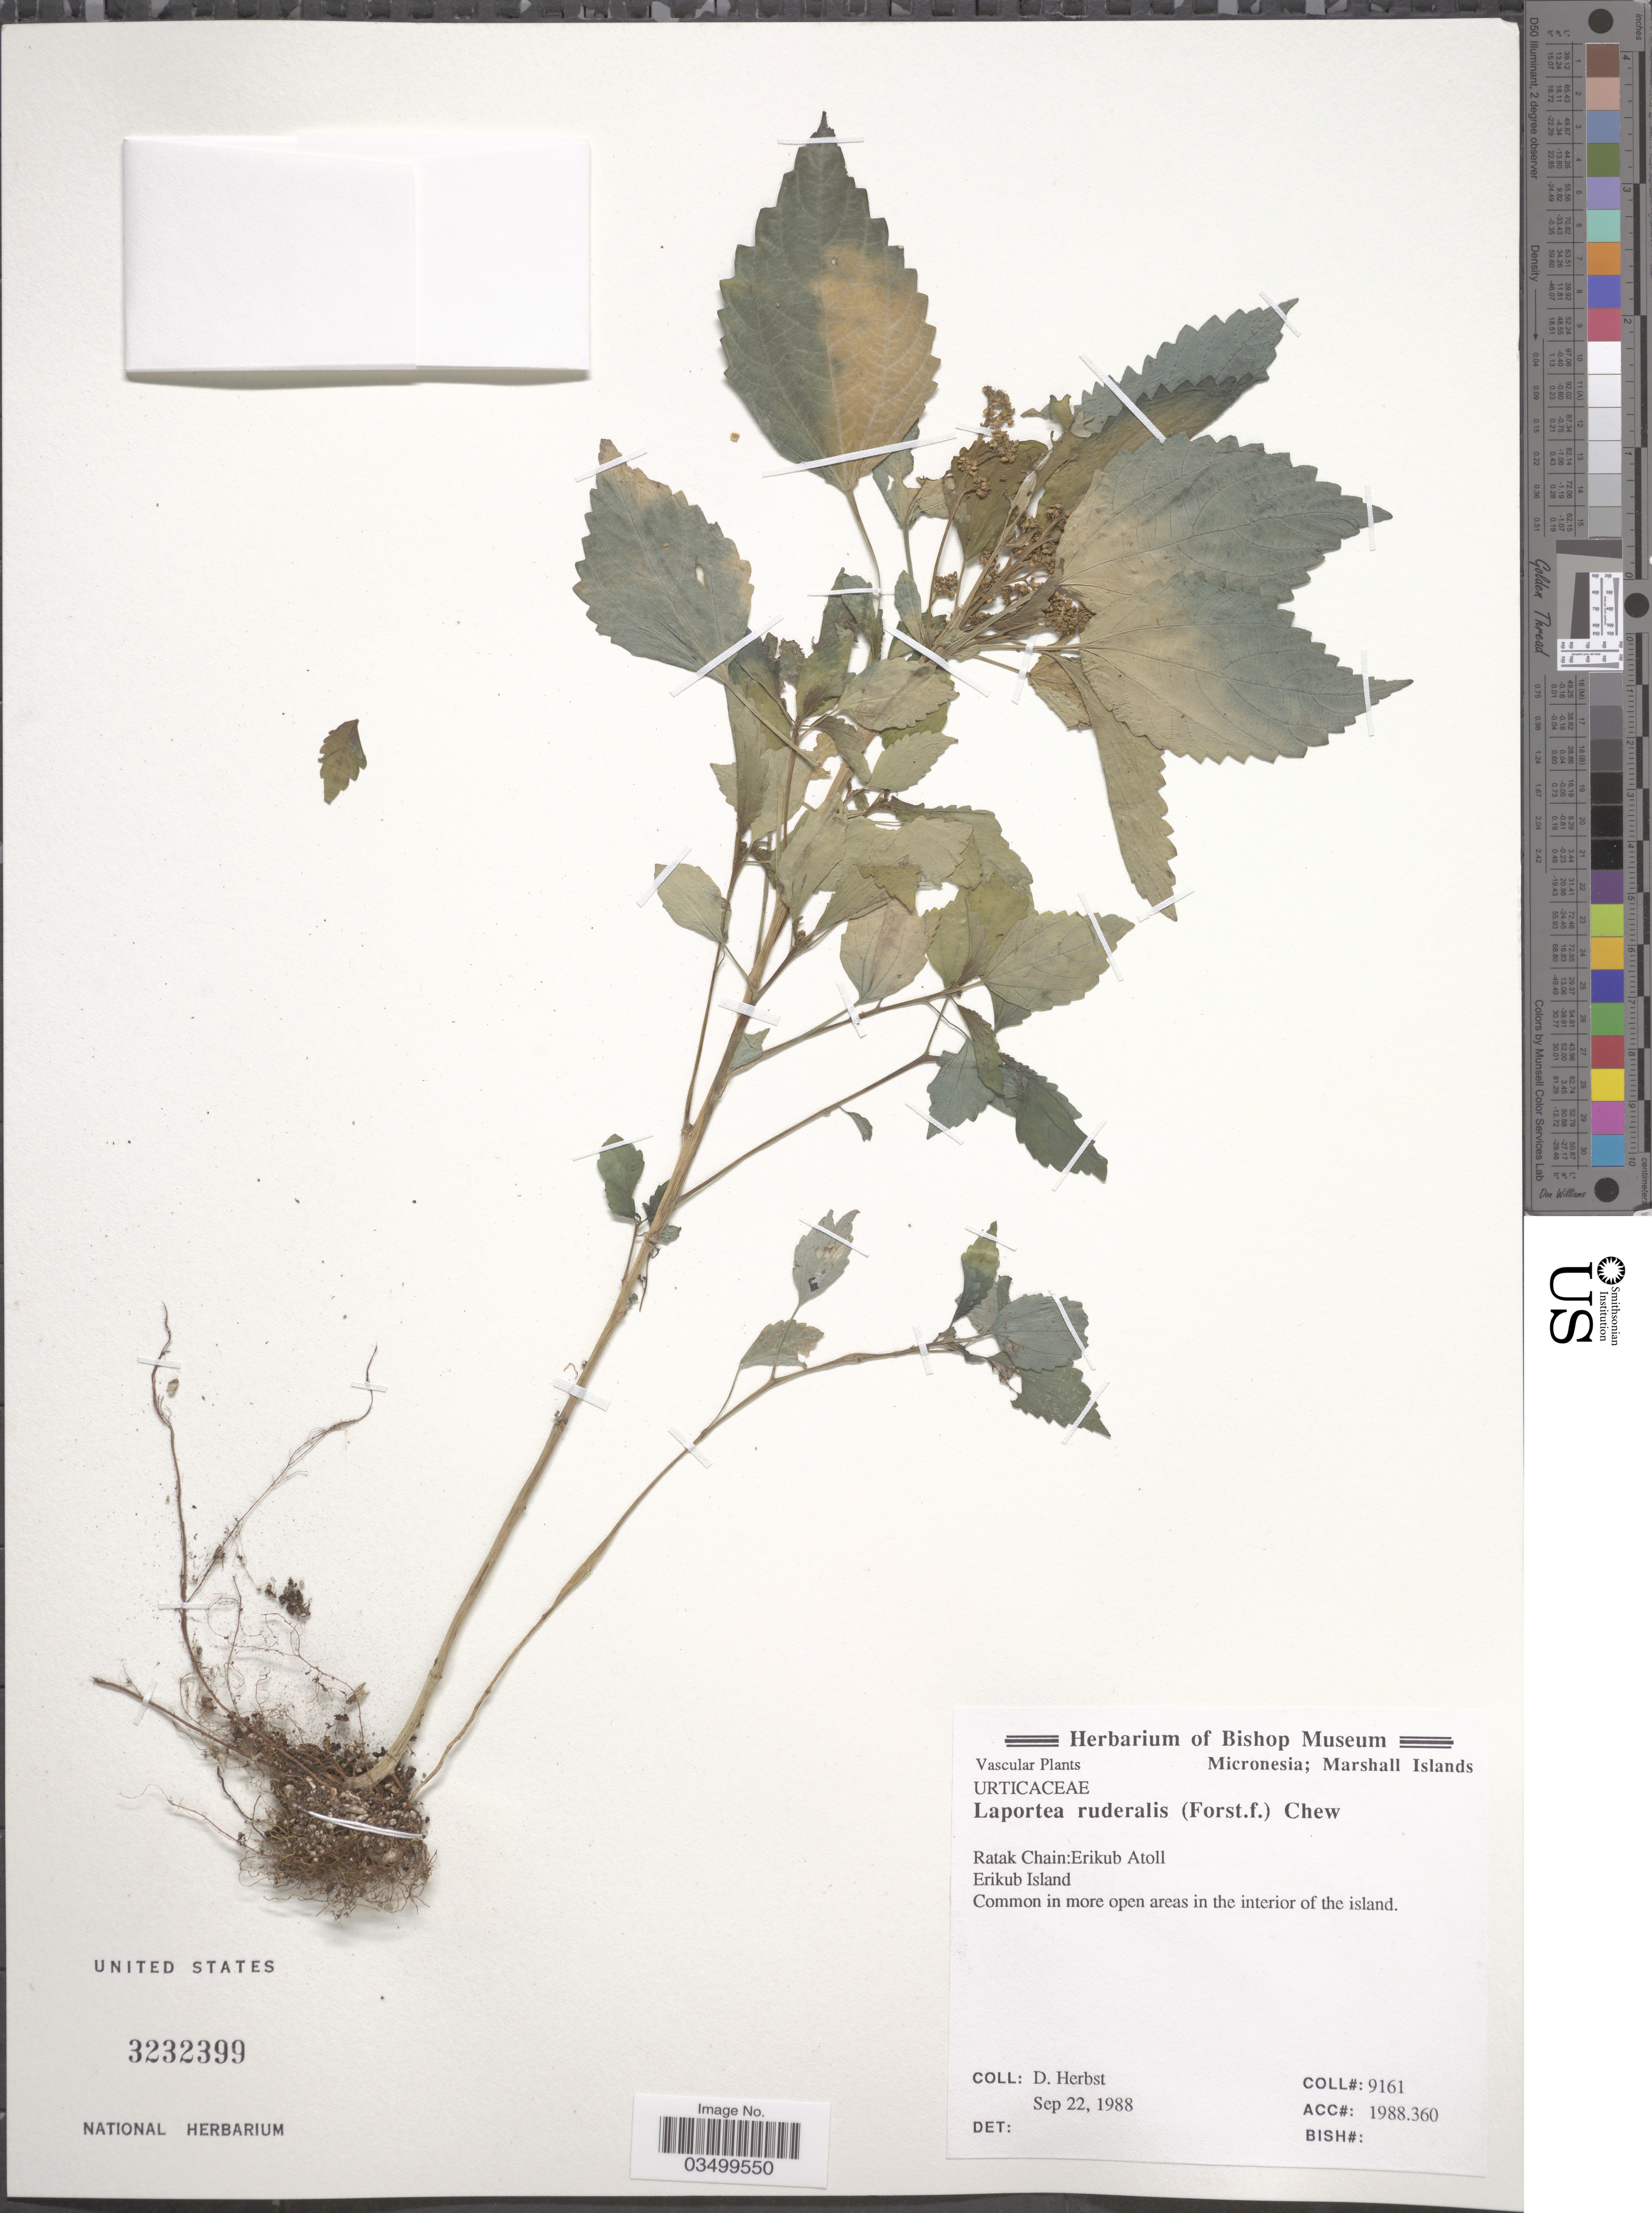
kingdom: Plantae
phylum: Tracheophyta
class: Magnoliopsida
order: Rosales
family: Urticaceae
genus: Laportea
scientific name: Laportea ruderalis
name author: (G. Forst.) Chew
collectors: D. Herbst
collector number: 9161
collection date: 1988-09-22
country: Marshall Islands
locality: Micronesia. Ratak Chain: Erikub Atoll. Erikub Island.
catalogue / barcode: US 3232399